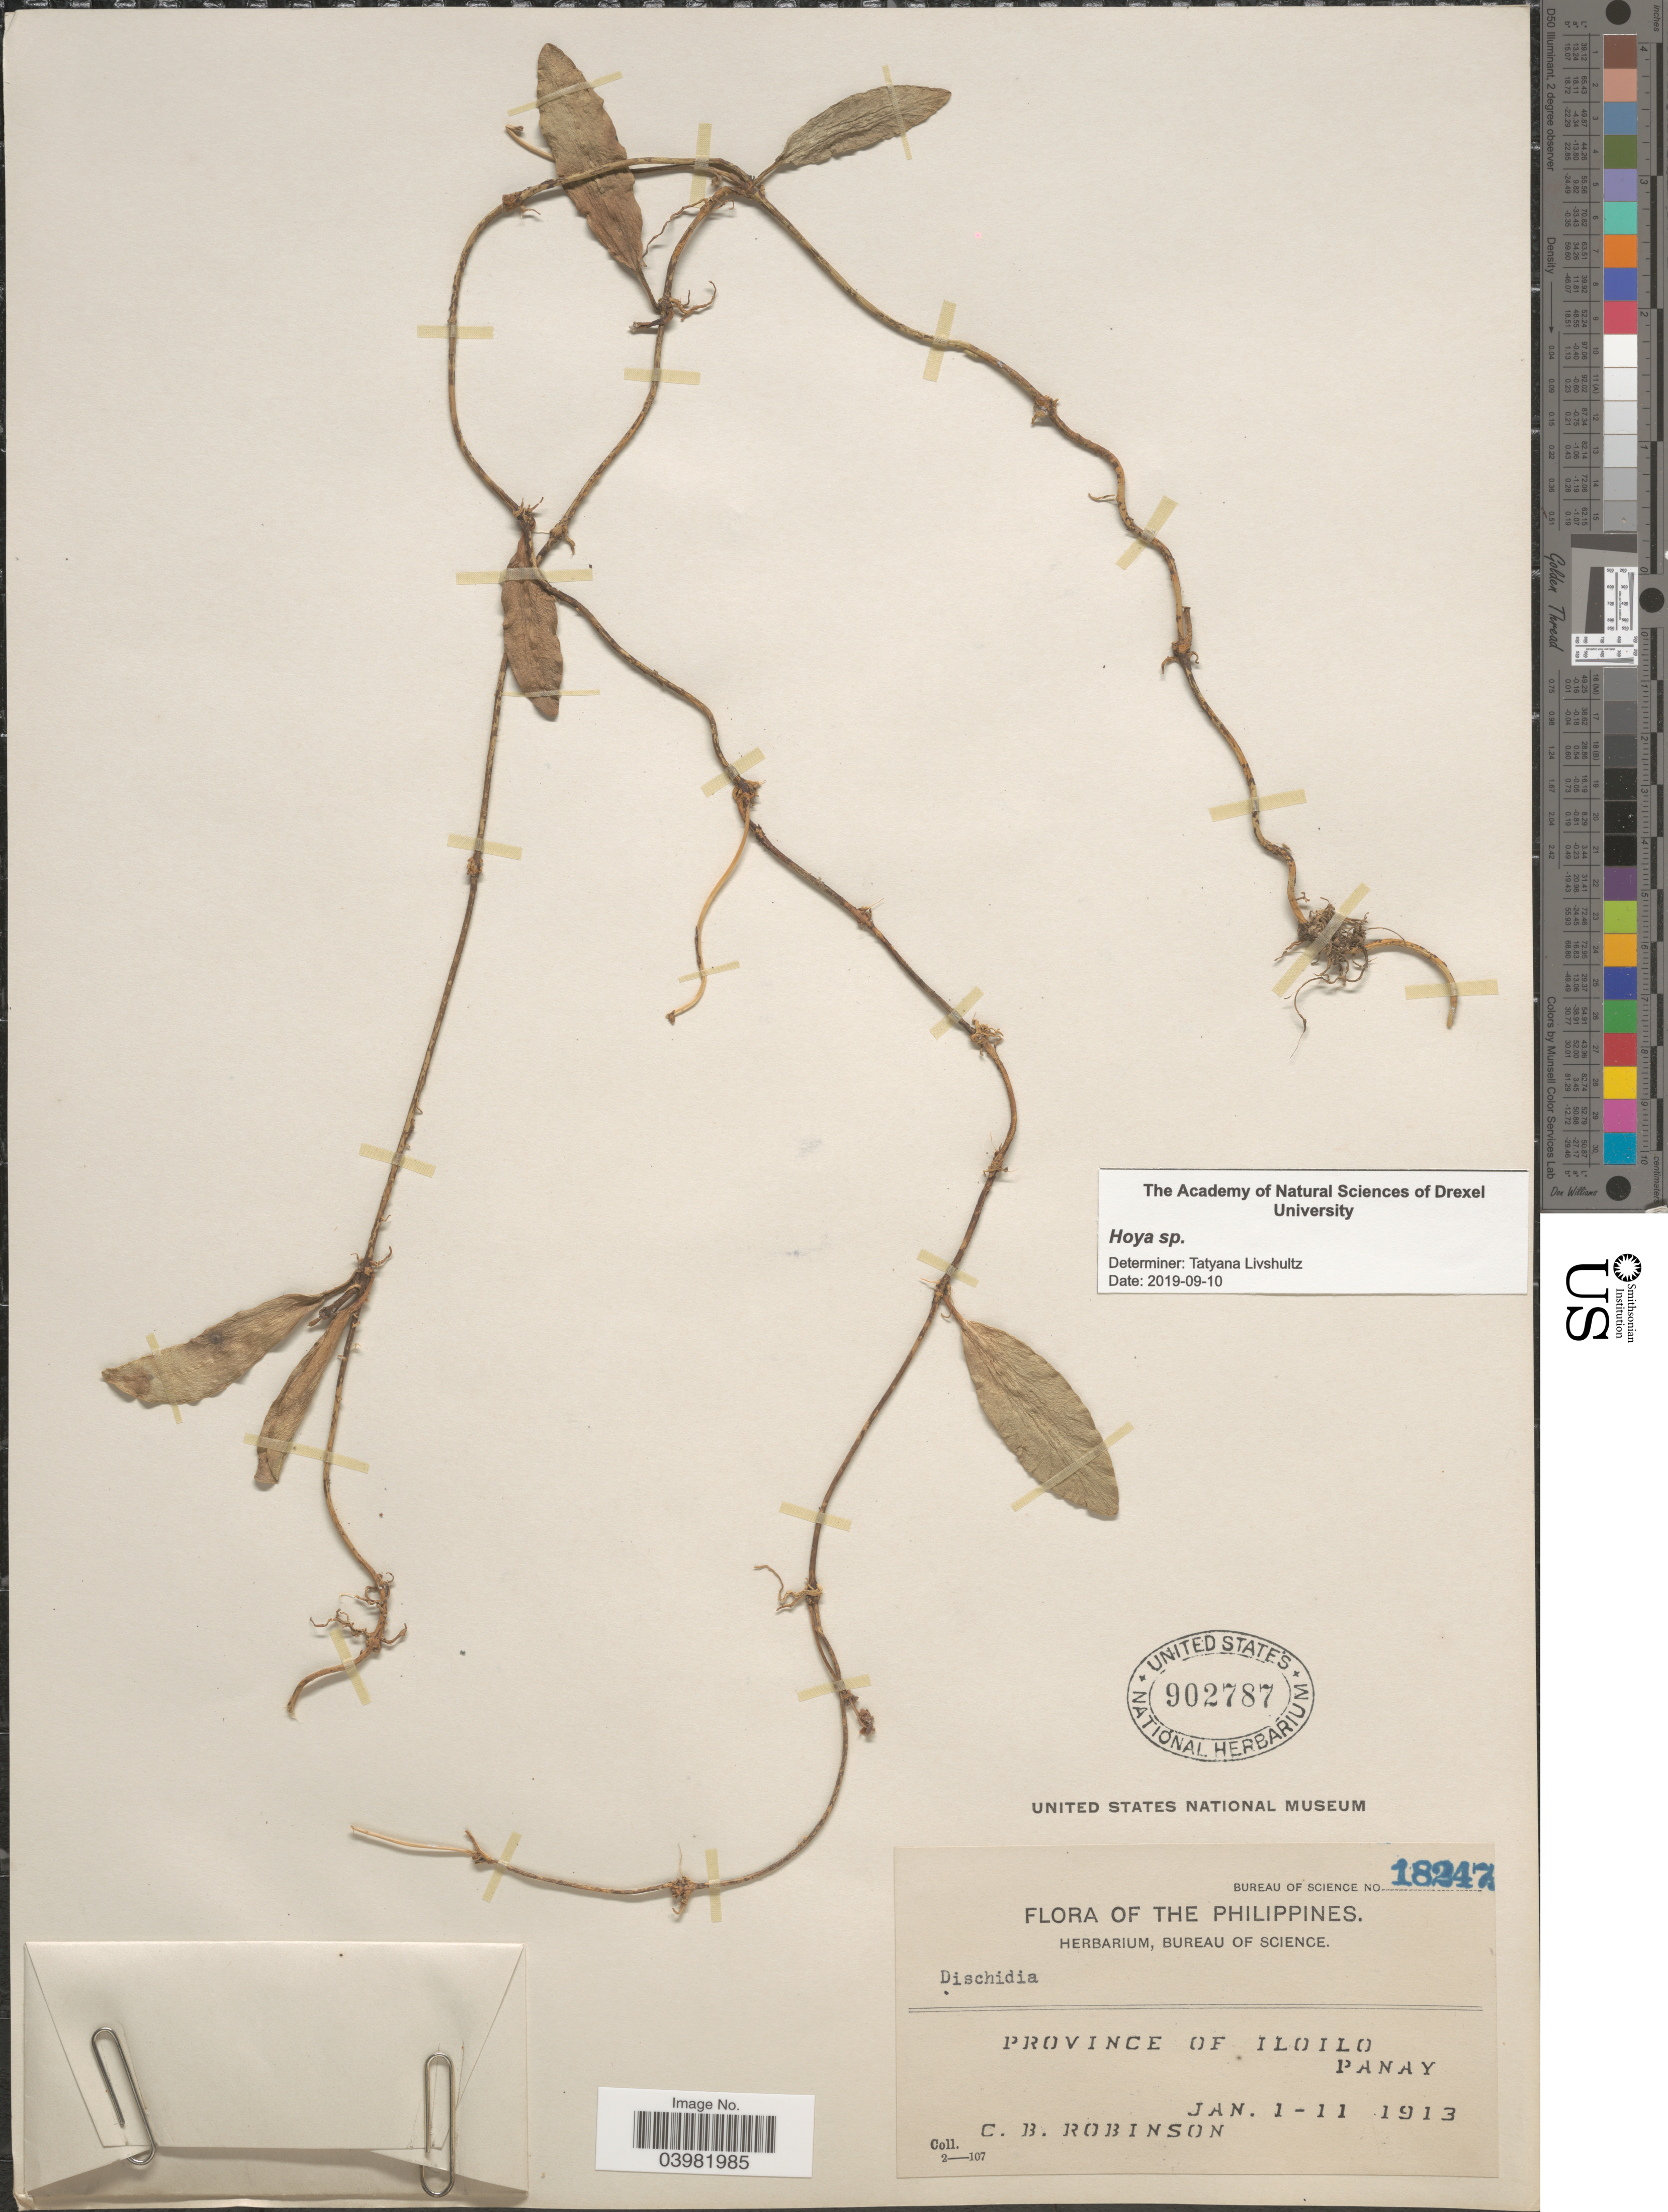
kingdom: Plantae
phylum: Tracheophyta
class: Magnoliopsida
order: Gentianales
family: Apocynaceae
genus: Hoya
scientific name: Hoya sp.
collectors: C. Robinson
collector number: Bureau of Science 18247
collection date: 1913-01-01/1913-01-11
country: Philippines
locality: Province of Iloilo. Panay.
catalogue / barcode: US 902787